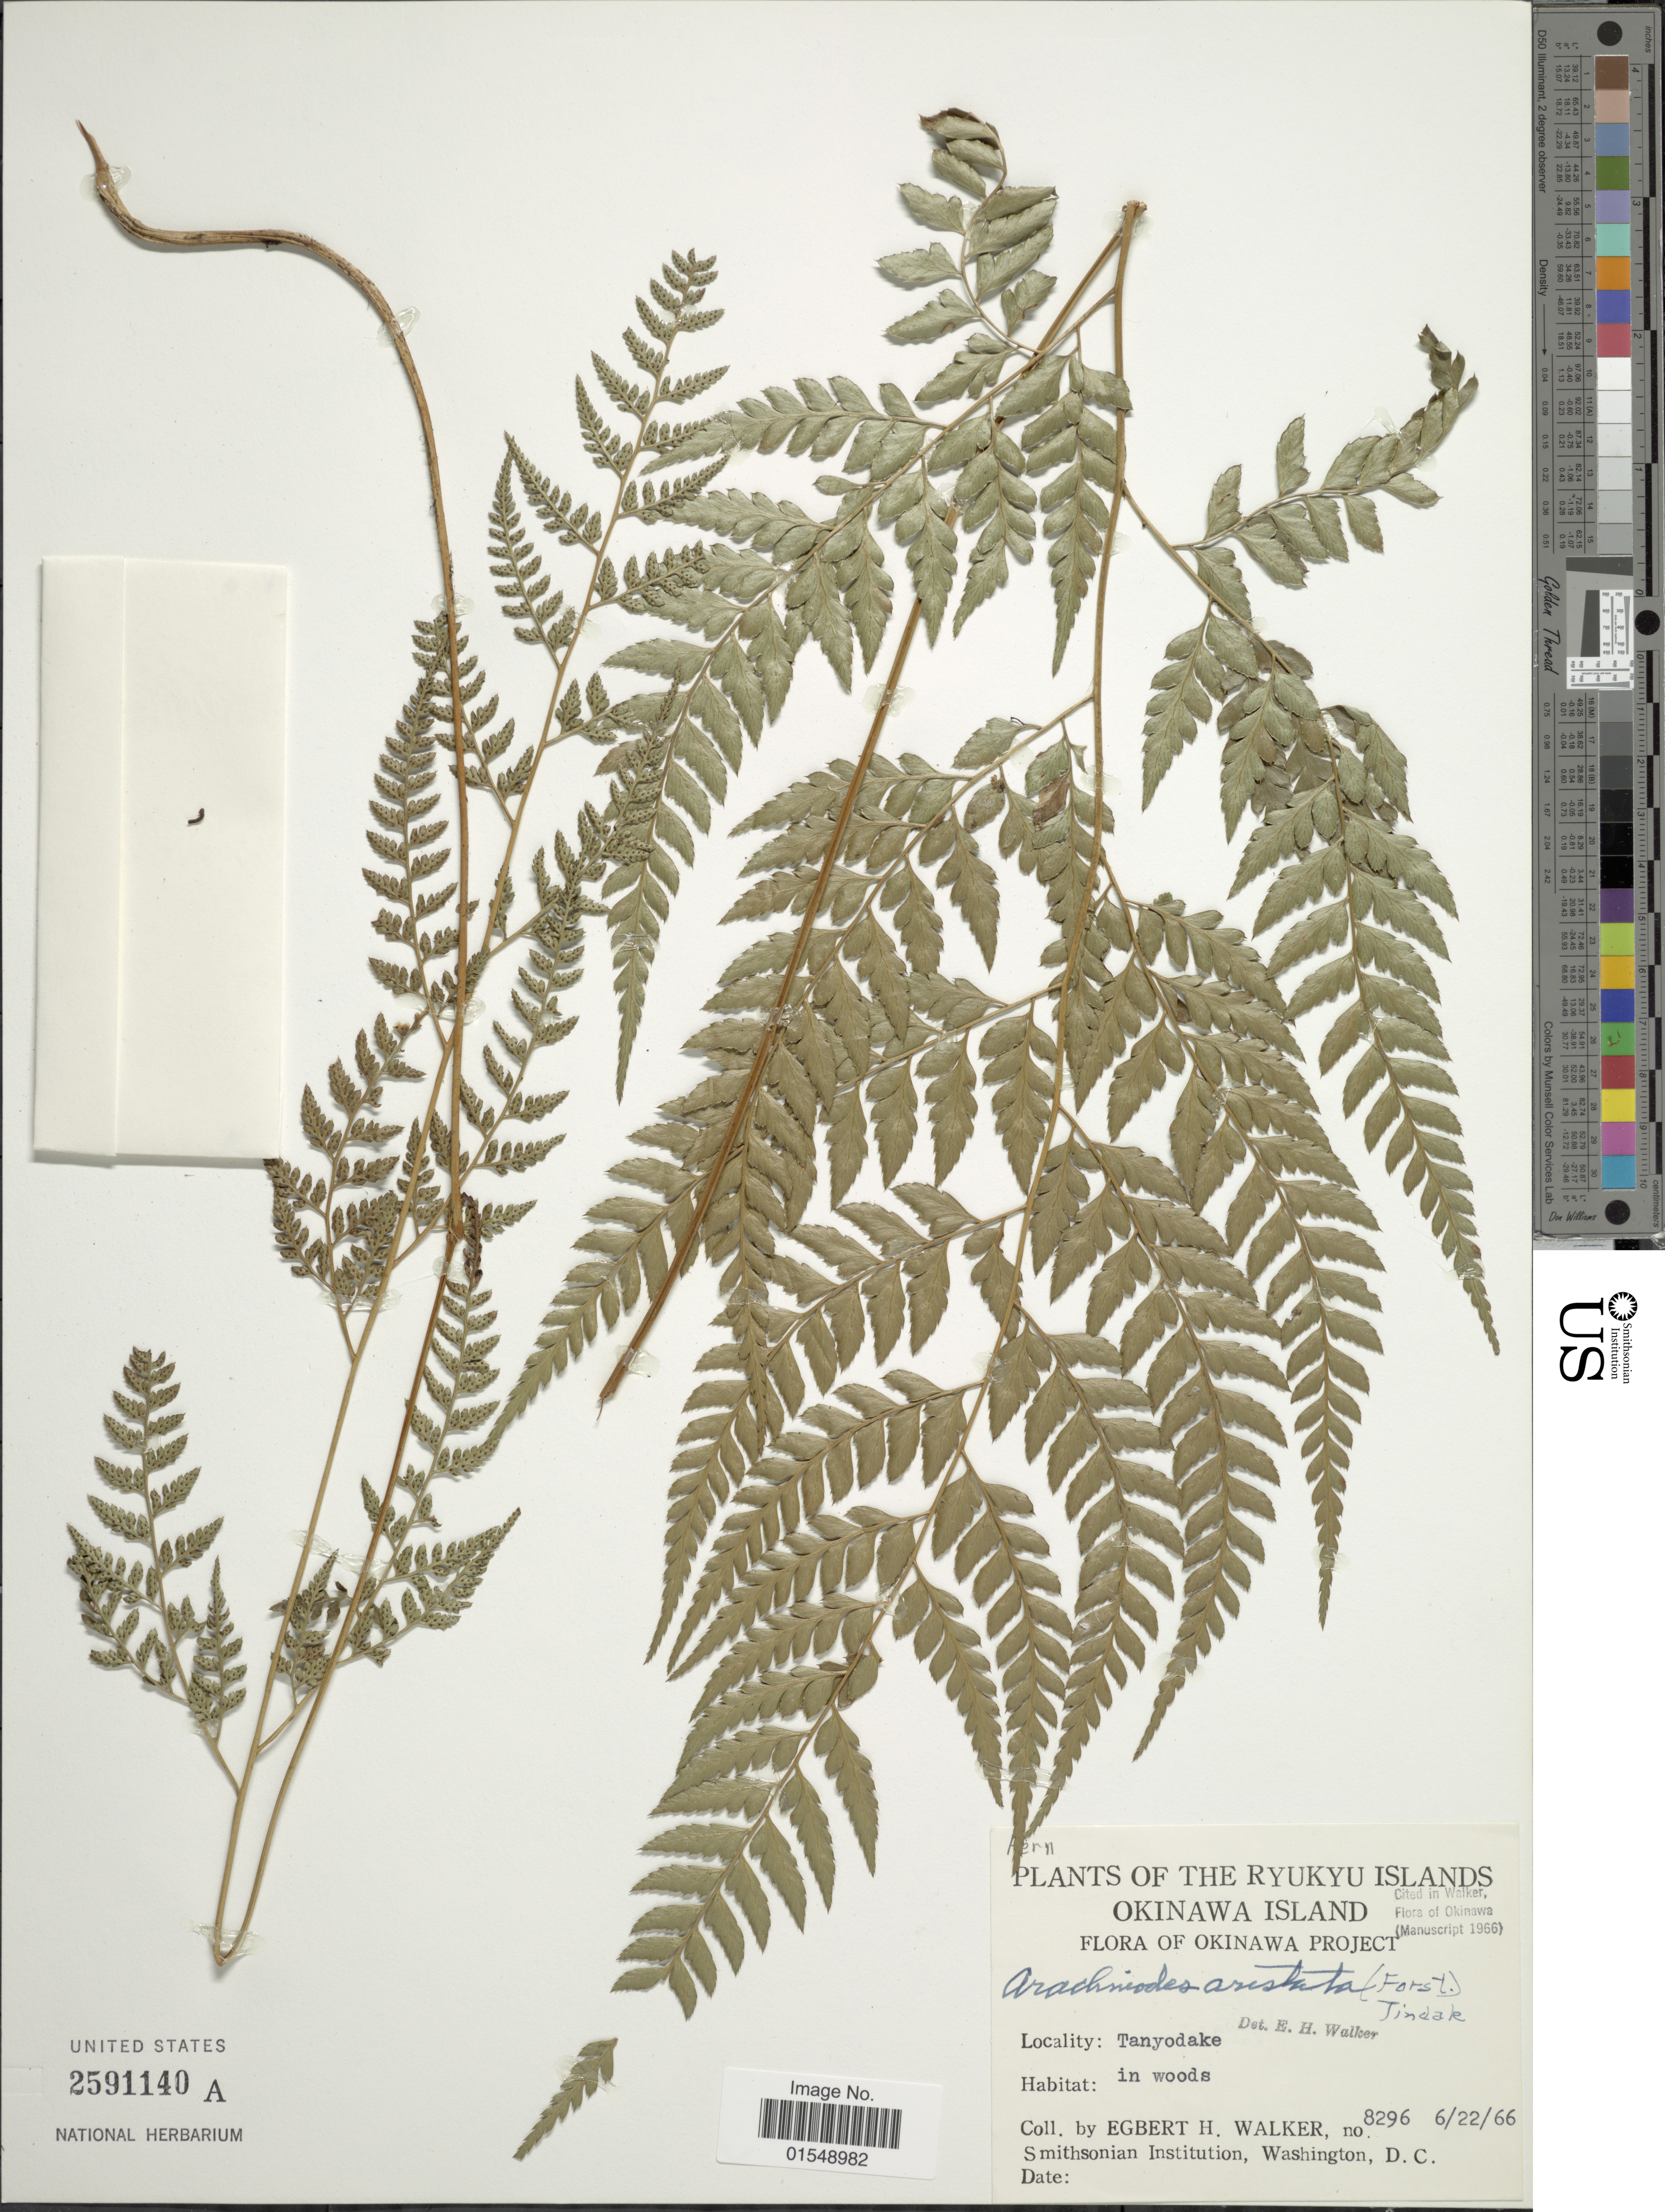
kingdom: Plantae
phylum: Tracheophyta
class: Polypodiopsida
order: Polypodiales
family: Dryopteridaceae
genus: Arachniodes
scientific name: Arachniodes aristata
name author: (G. Forst.) Tindale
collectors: E. H. Walker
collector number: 8296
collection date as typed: Transcribed d/m/y: 22/6/66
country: Japan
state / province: Okinawa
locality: Ryukyu Islands, Okinawa Island, Okinawa Project, Tanyodake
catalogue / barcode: US 2591140A